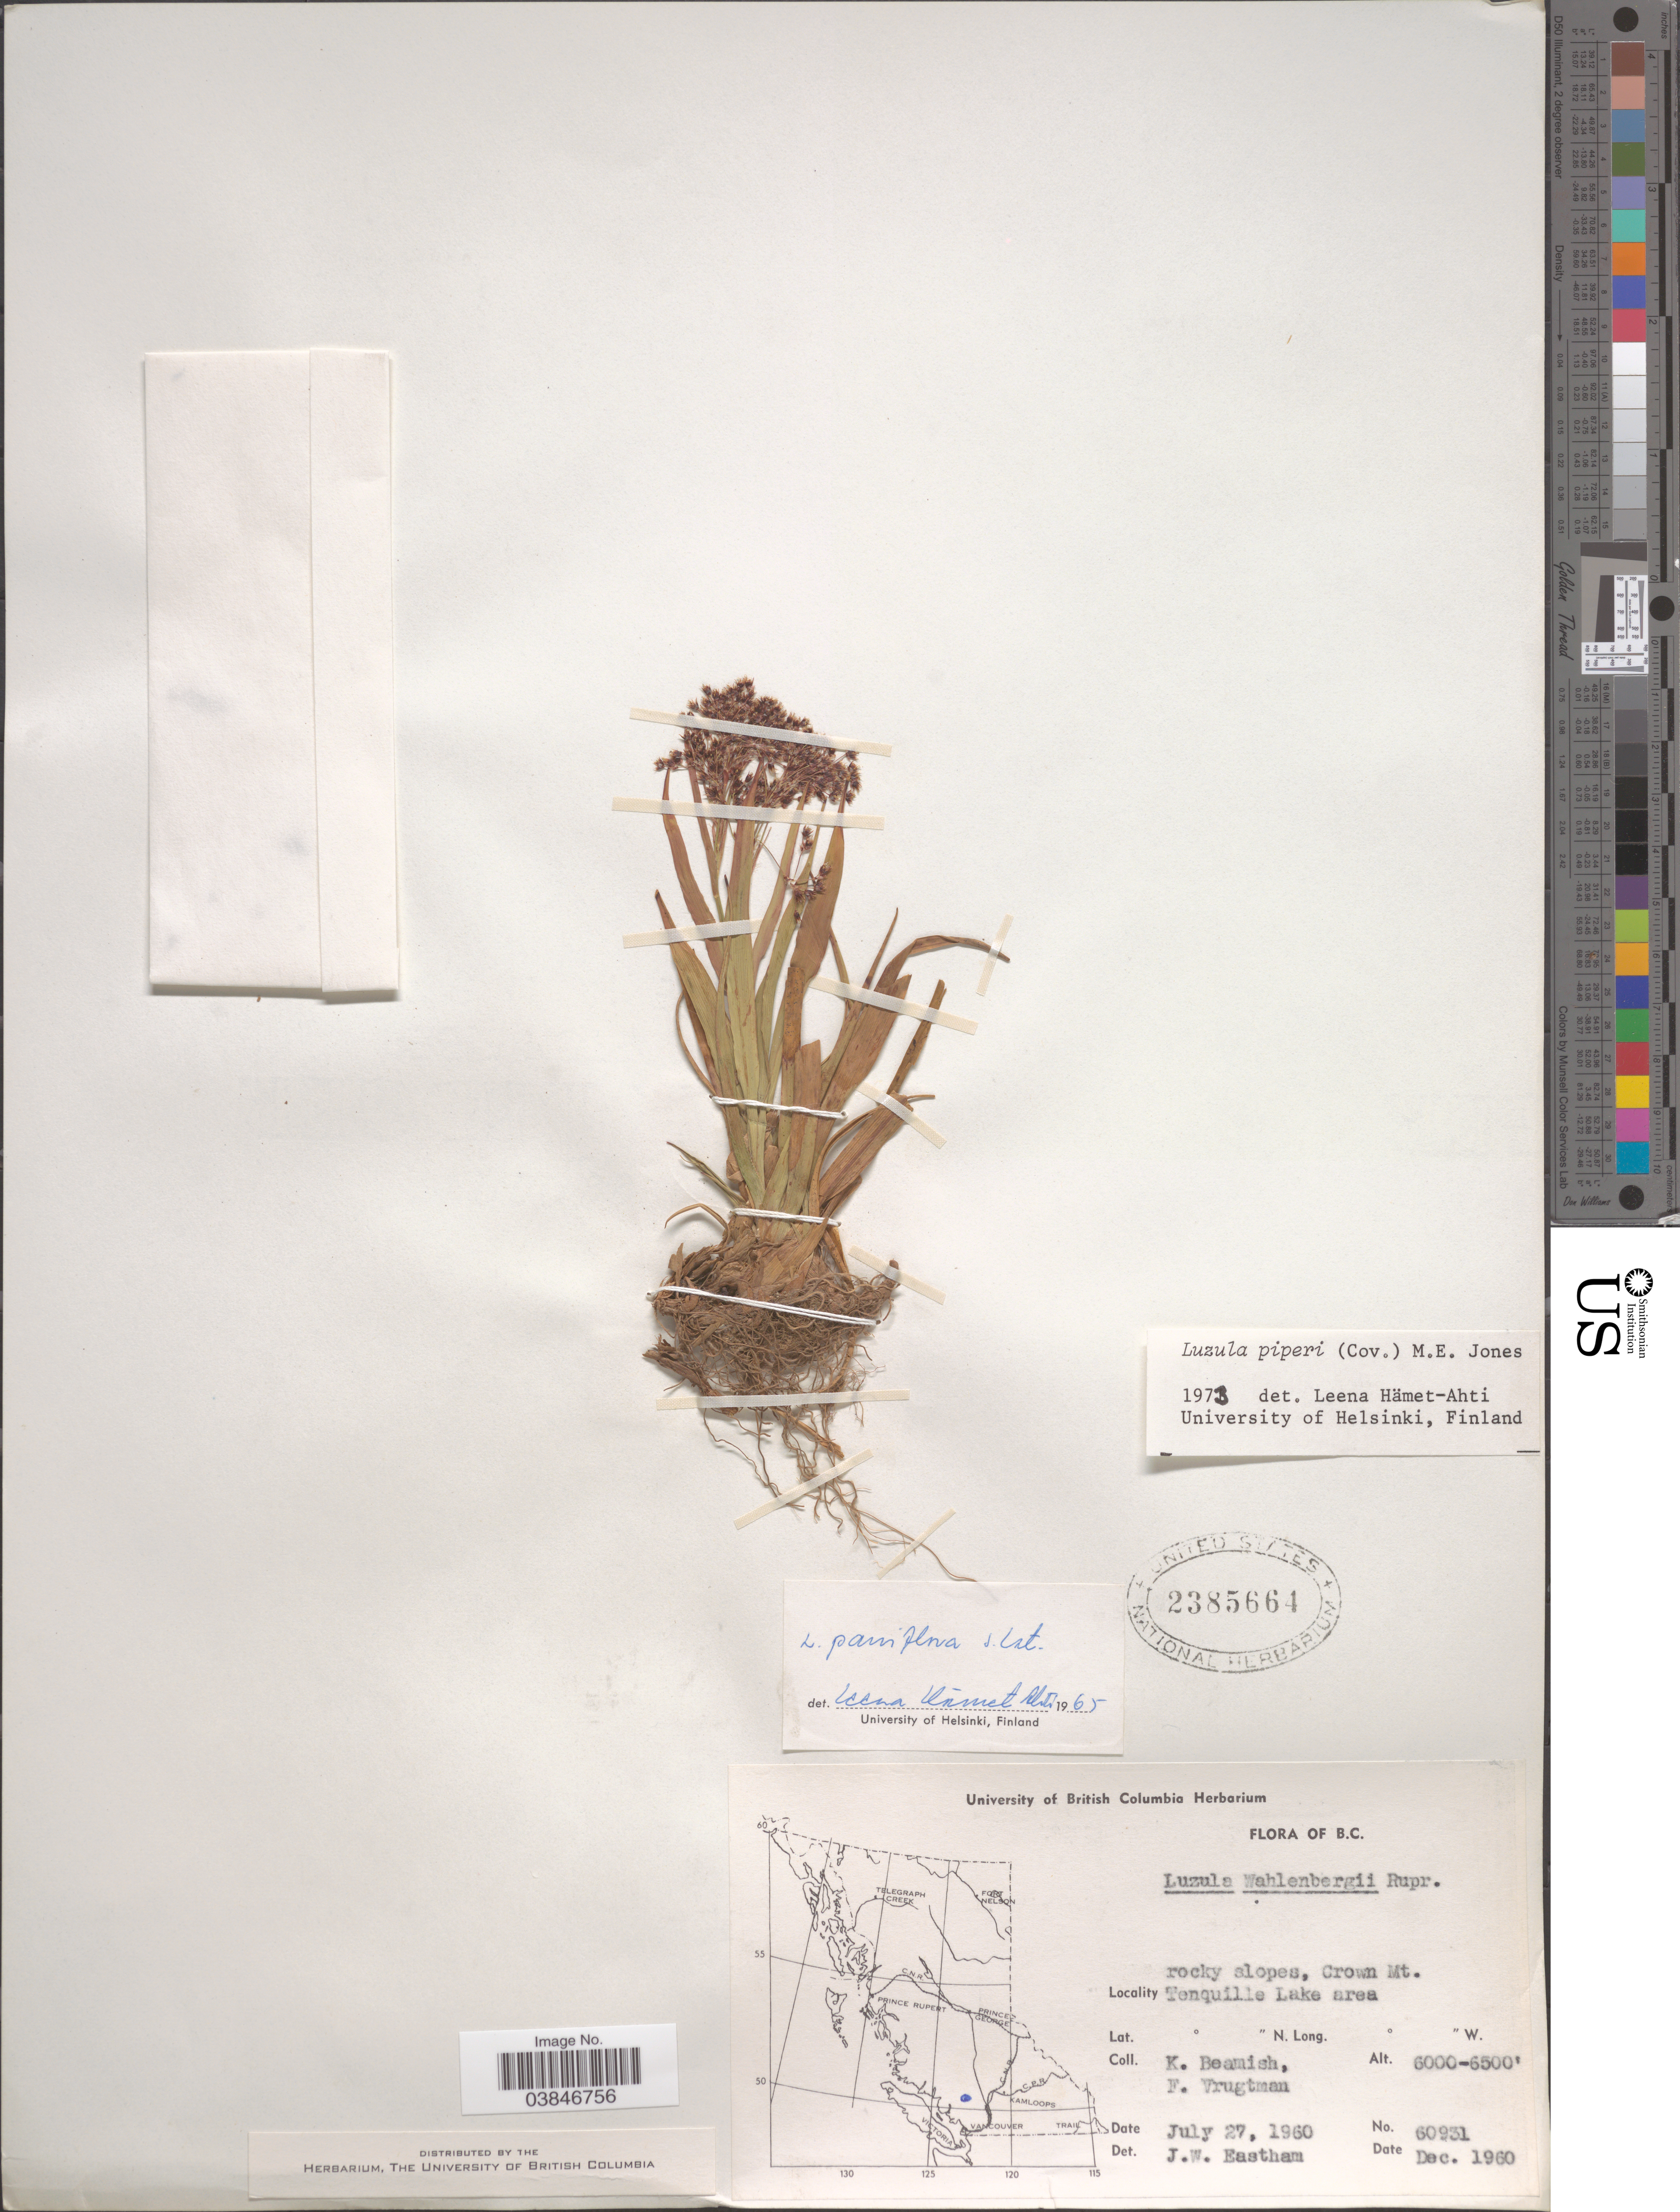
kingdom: Plantae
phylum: Tracheophyta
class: Liliopsida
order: Poales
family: Juncaceae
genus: Luzula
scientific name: Luzula piperi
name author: (Coville) M.E. Jones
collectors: K. Beamish & F. Vrugtman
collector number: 60931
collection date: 1960-07-27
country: Canada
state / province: British Columbia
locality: Crown Mt. Tenquille Lake area.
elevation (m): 1829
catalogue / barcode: US 2385664